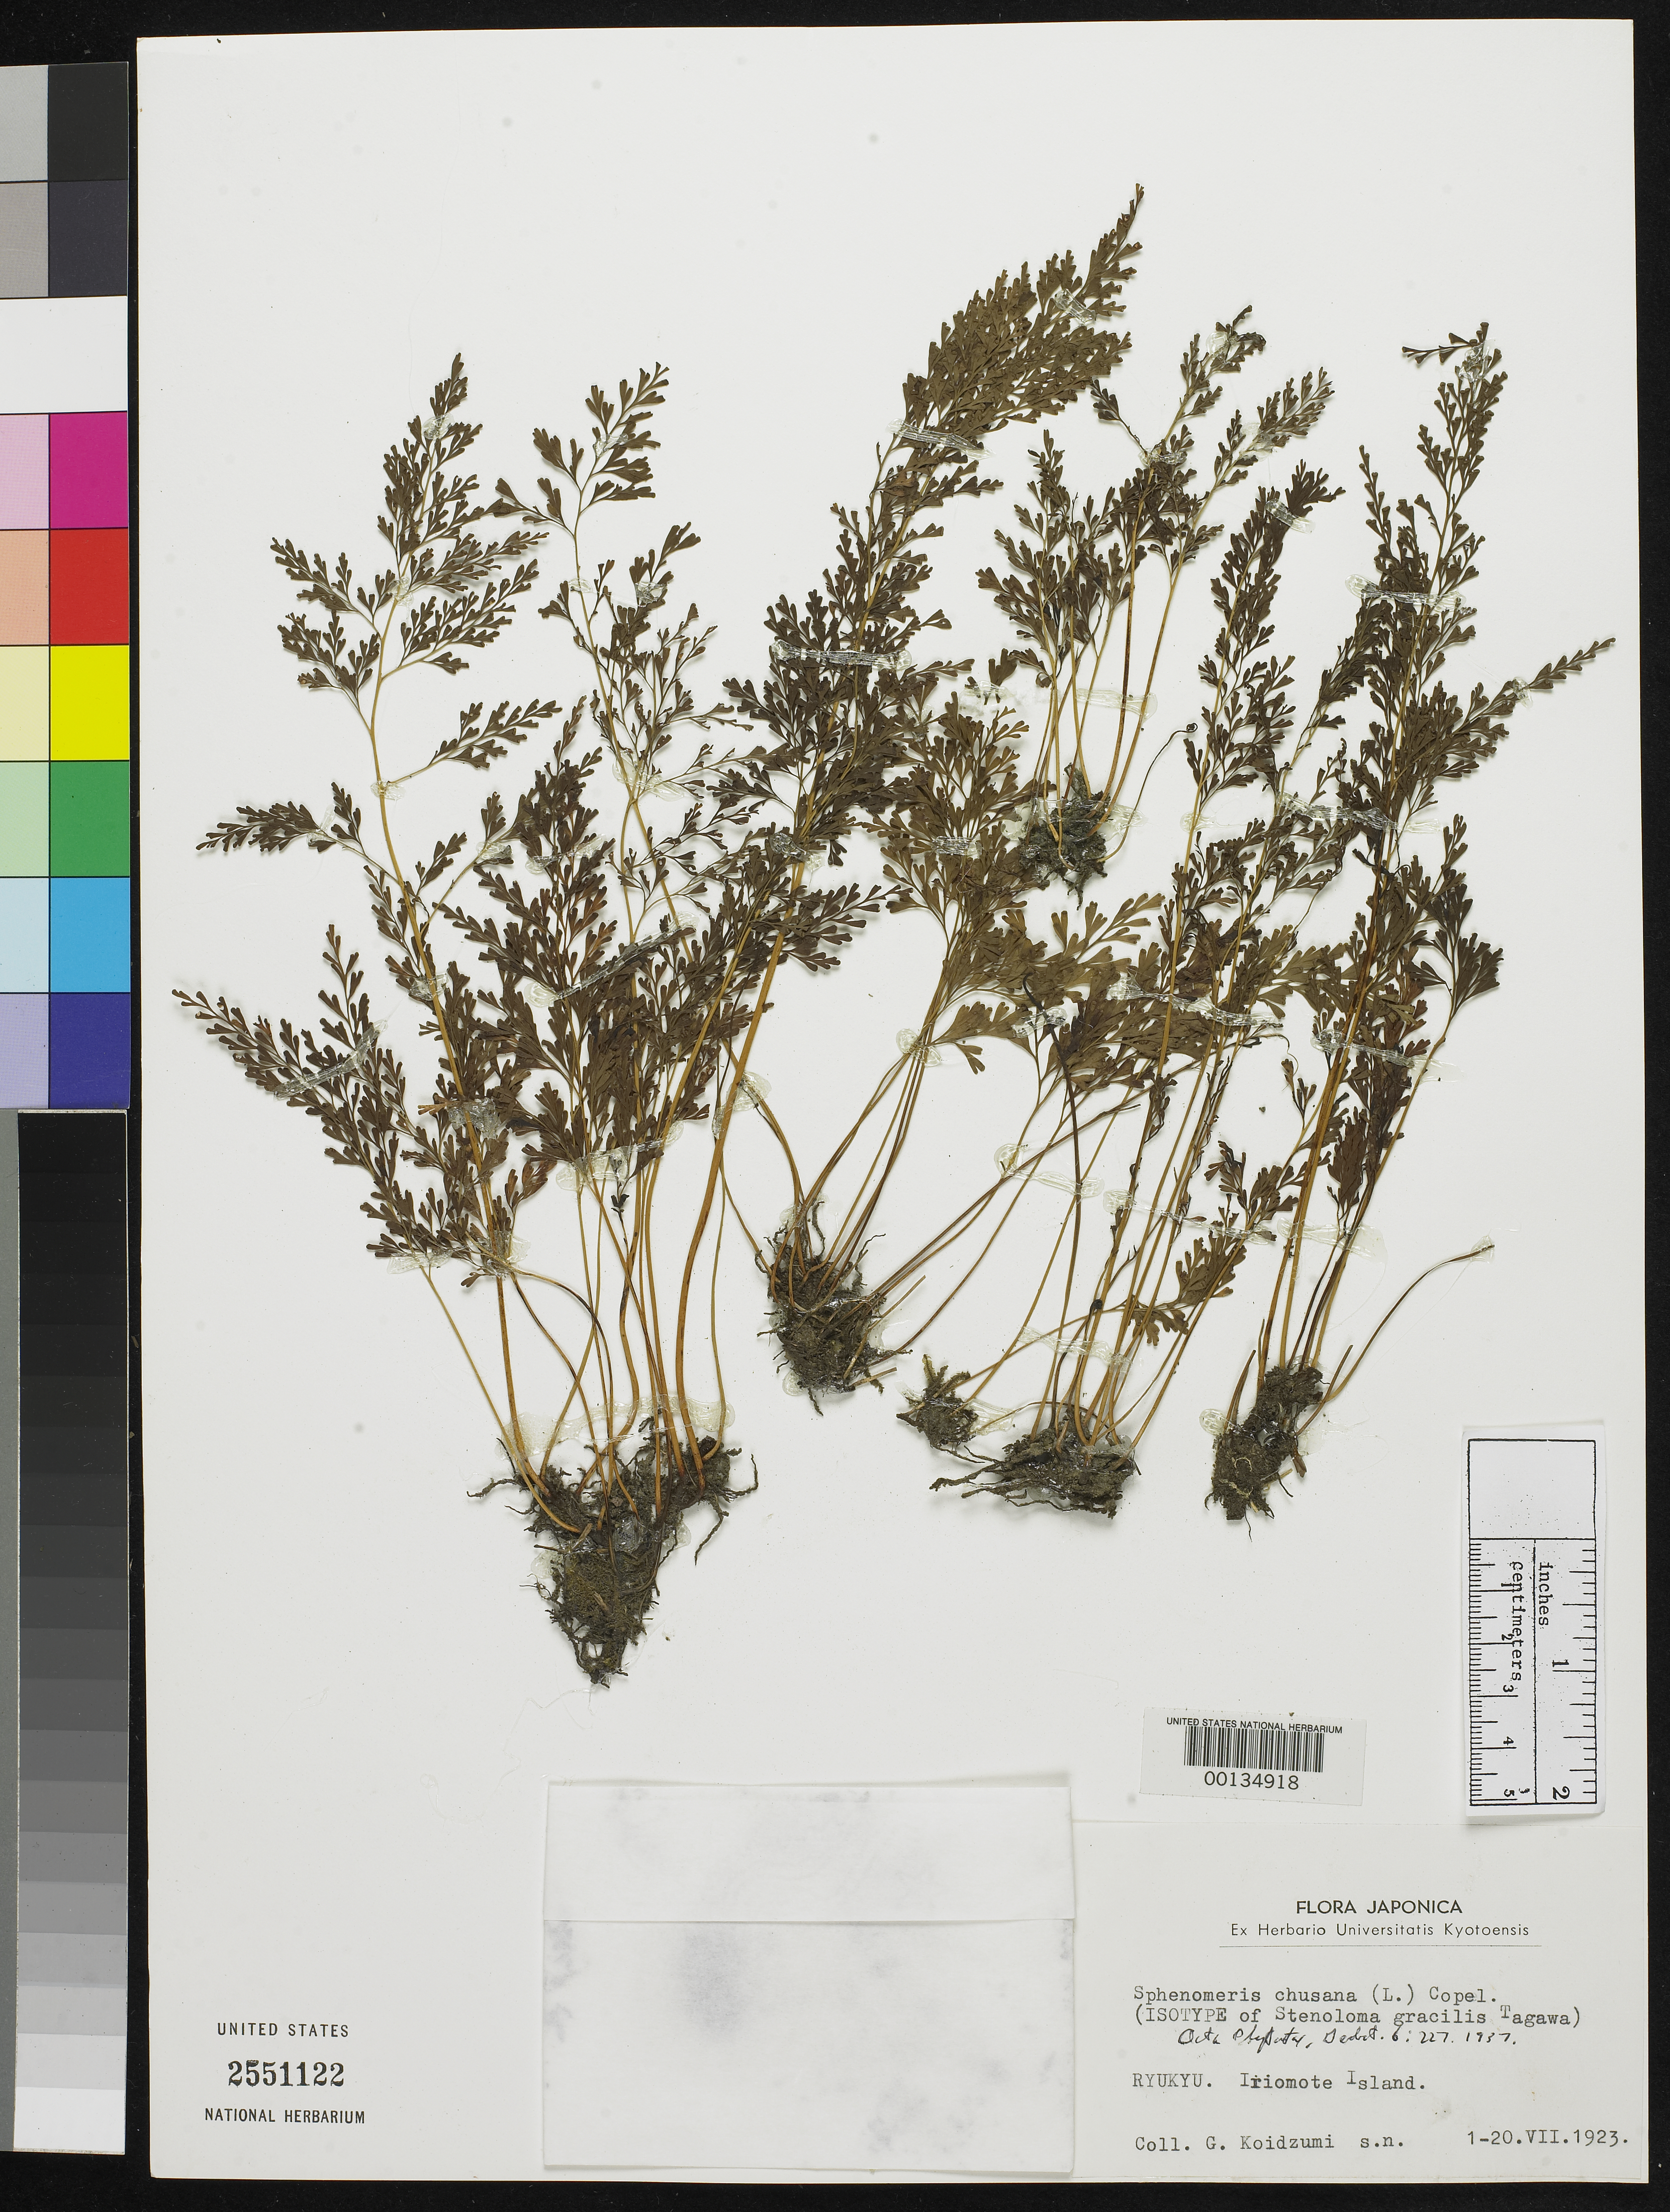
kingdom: Plantae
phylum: Tracheophyta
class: Polypodiopsida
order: Polypodiales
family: Lindsaeaceae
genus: Stenoloma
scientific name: Stenoloma gracile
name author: Tagawa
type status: Isotype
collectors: G. Koidzumi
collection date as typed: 01 Jul 1923 to 20 Jul 1923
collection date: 1923-07-01/1923-07-20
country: Japan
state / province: Okinawa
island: Iriomote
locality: Iriomote Island.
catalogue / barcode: US 2551122